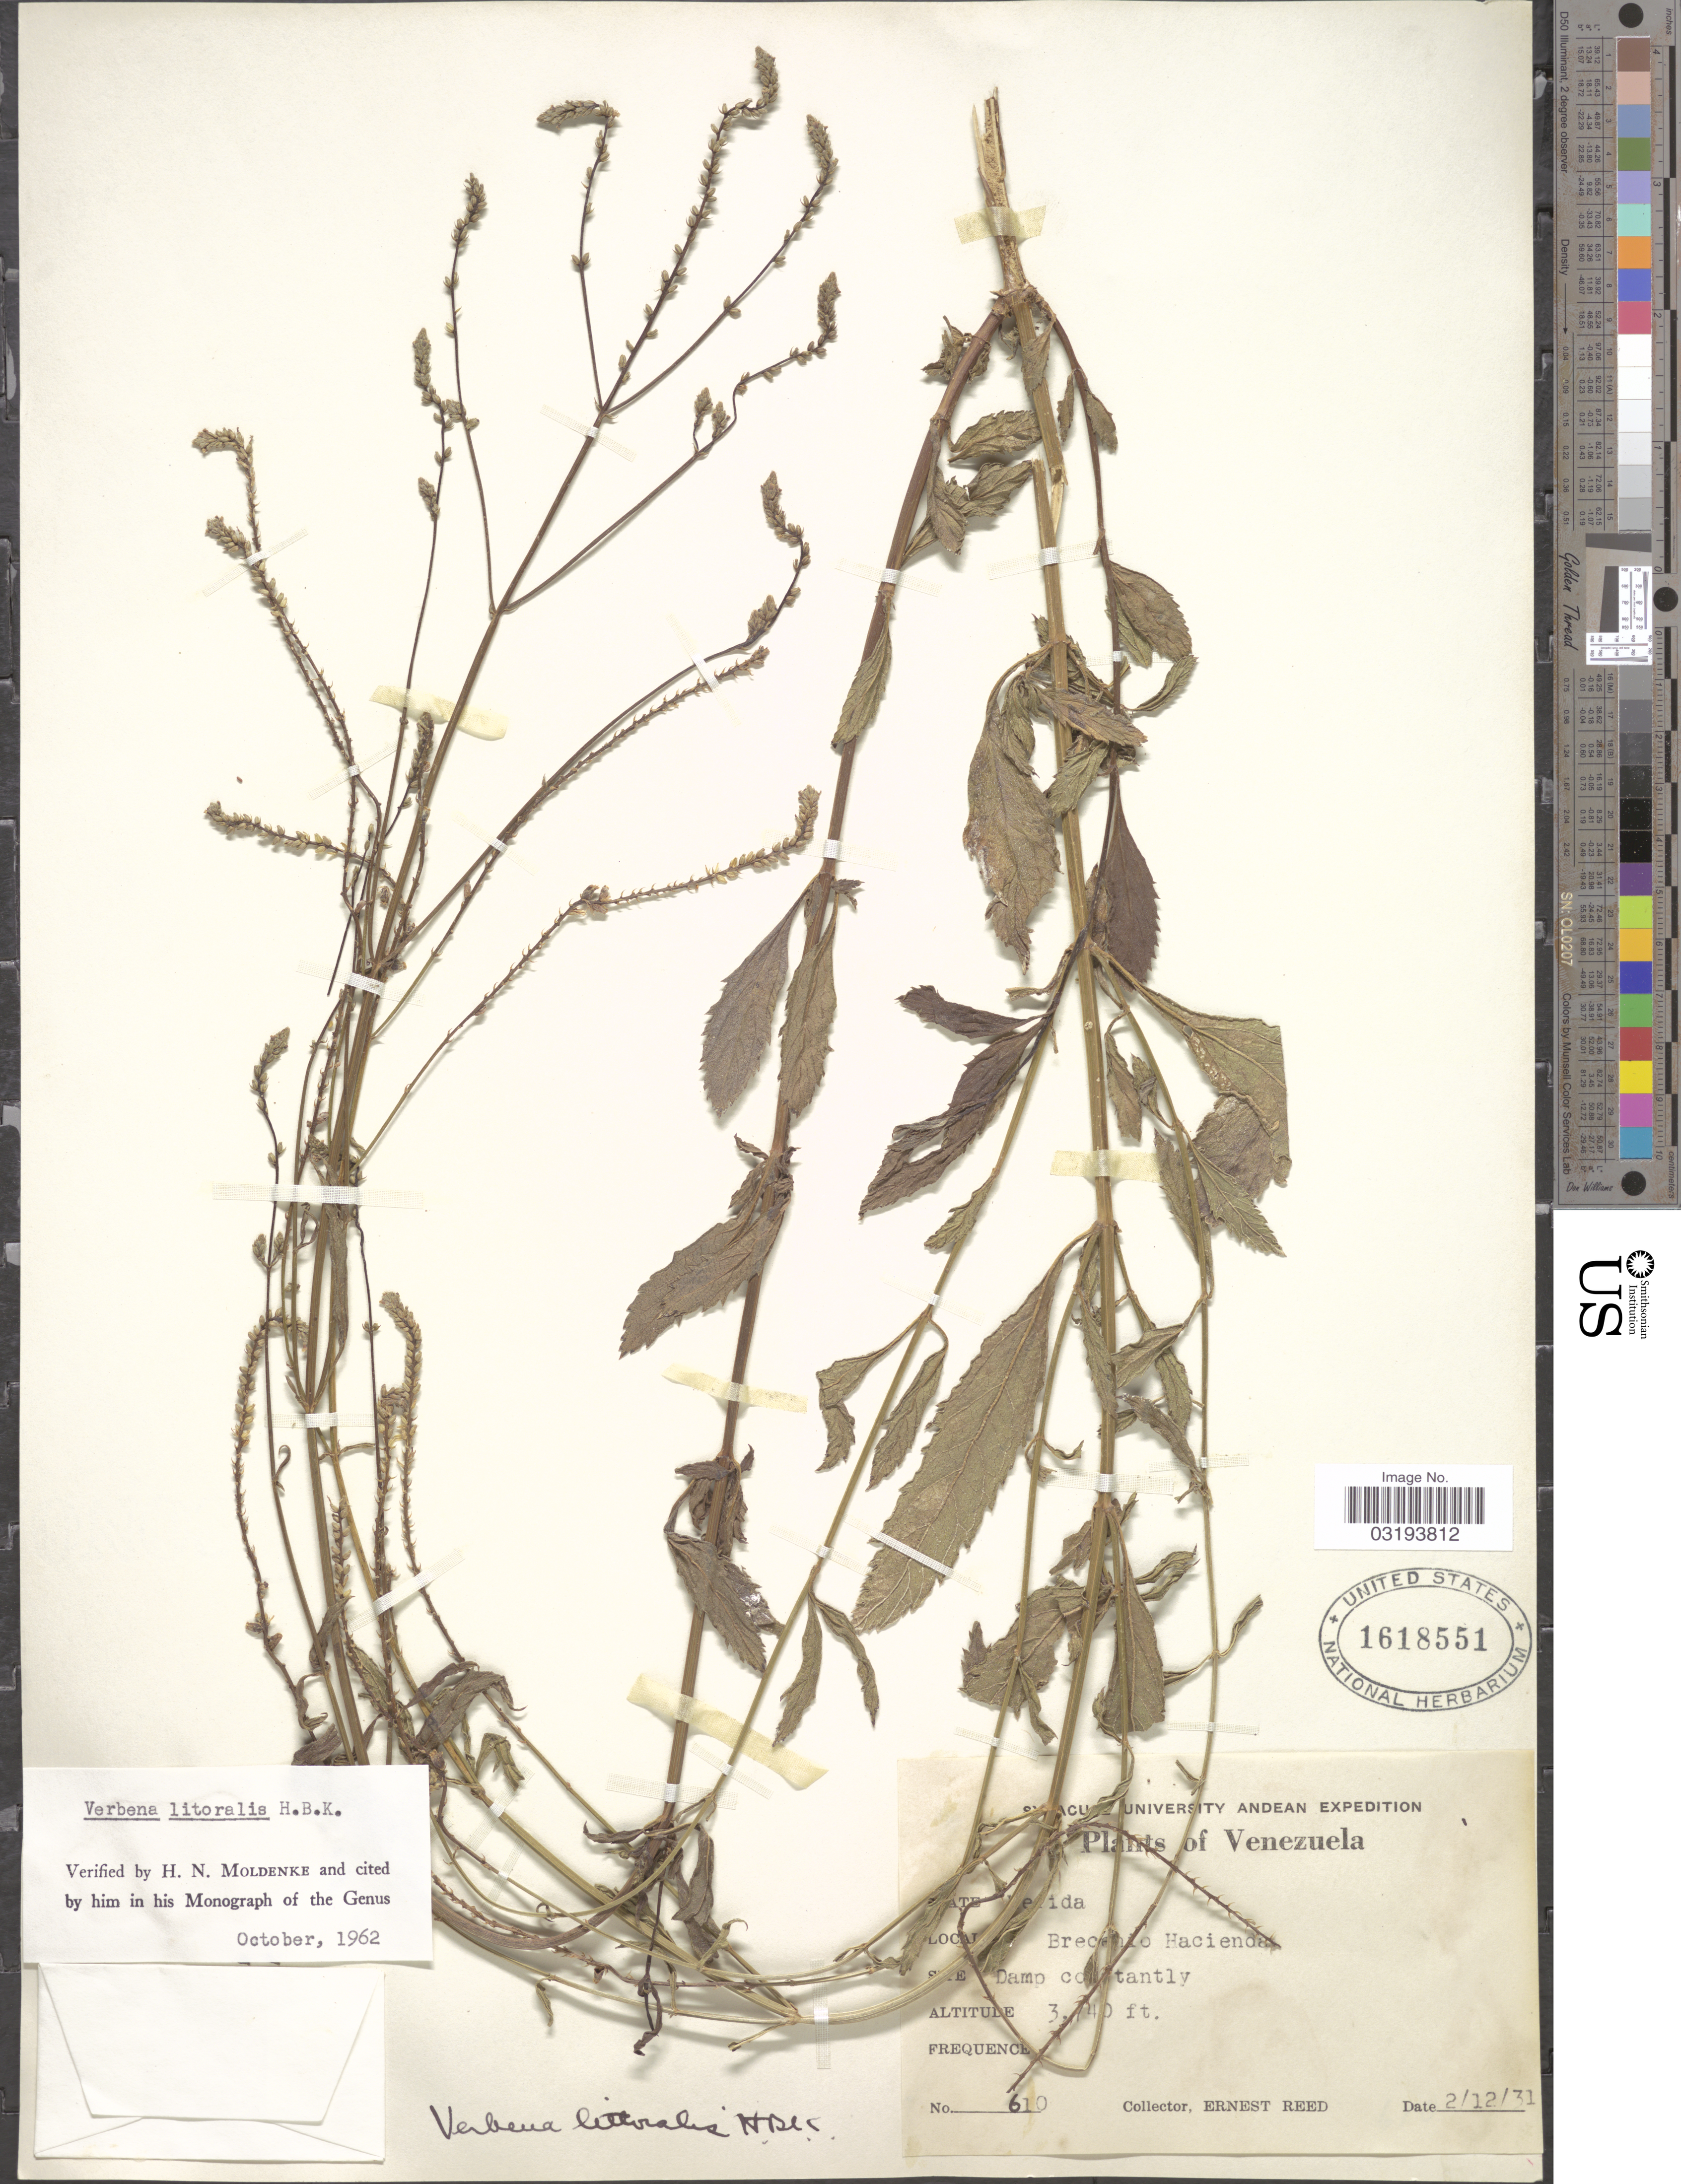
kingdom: Plantae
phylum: Tracheophyta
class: Magnoliopsida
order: Lamiales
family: Verbenaceae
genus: Verbena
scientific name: Verbena litoralis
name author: Kunth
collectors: E. Reed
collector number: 610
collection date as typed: Transcribed d/m/y: 2/12/31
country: Venezuela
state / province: Mérida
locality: Brecenio Hacienda.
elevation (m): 1140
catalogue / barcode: US 1618551